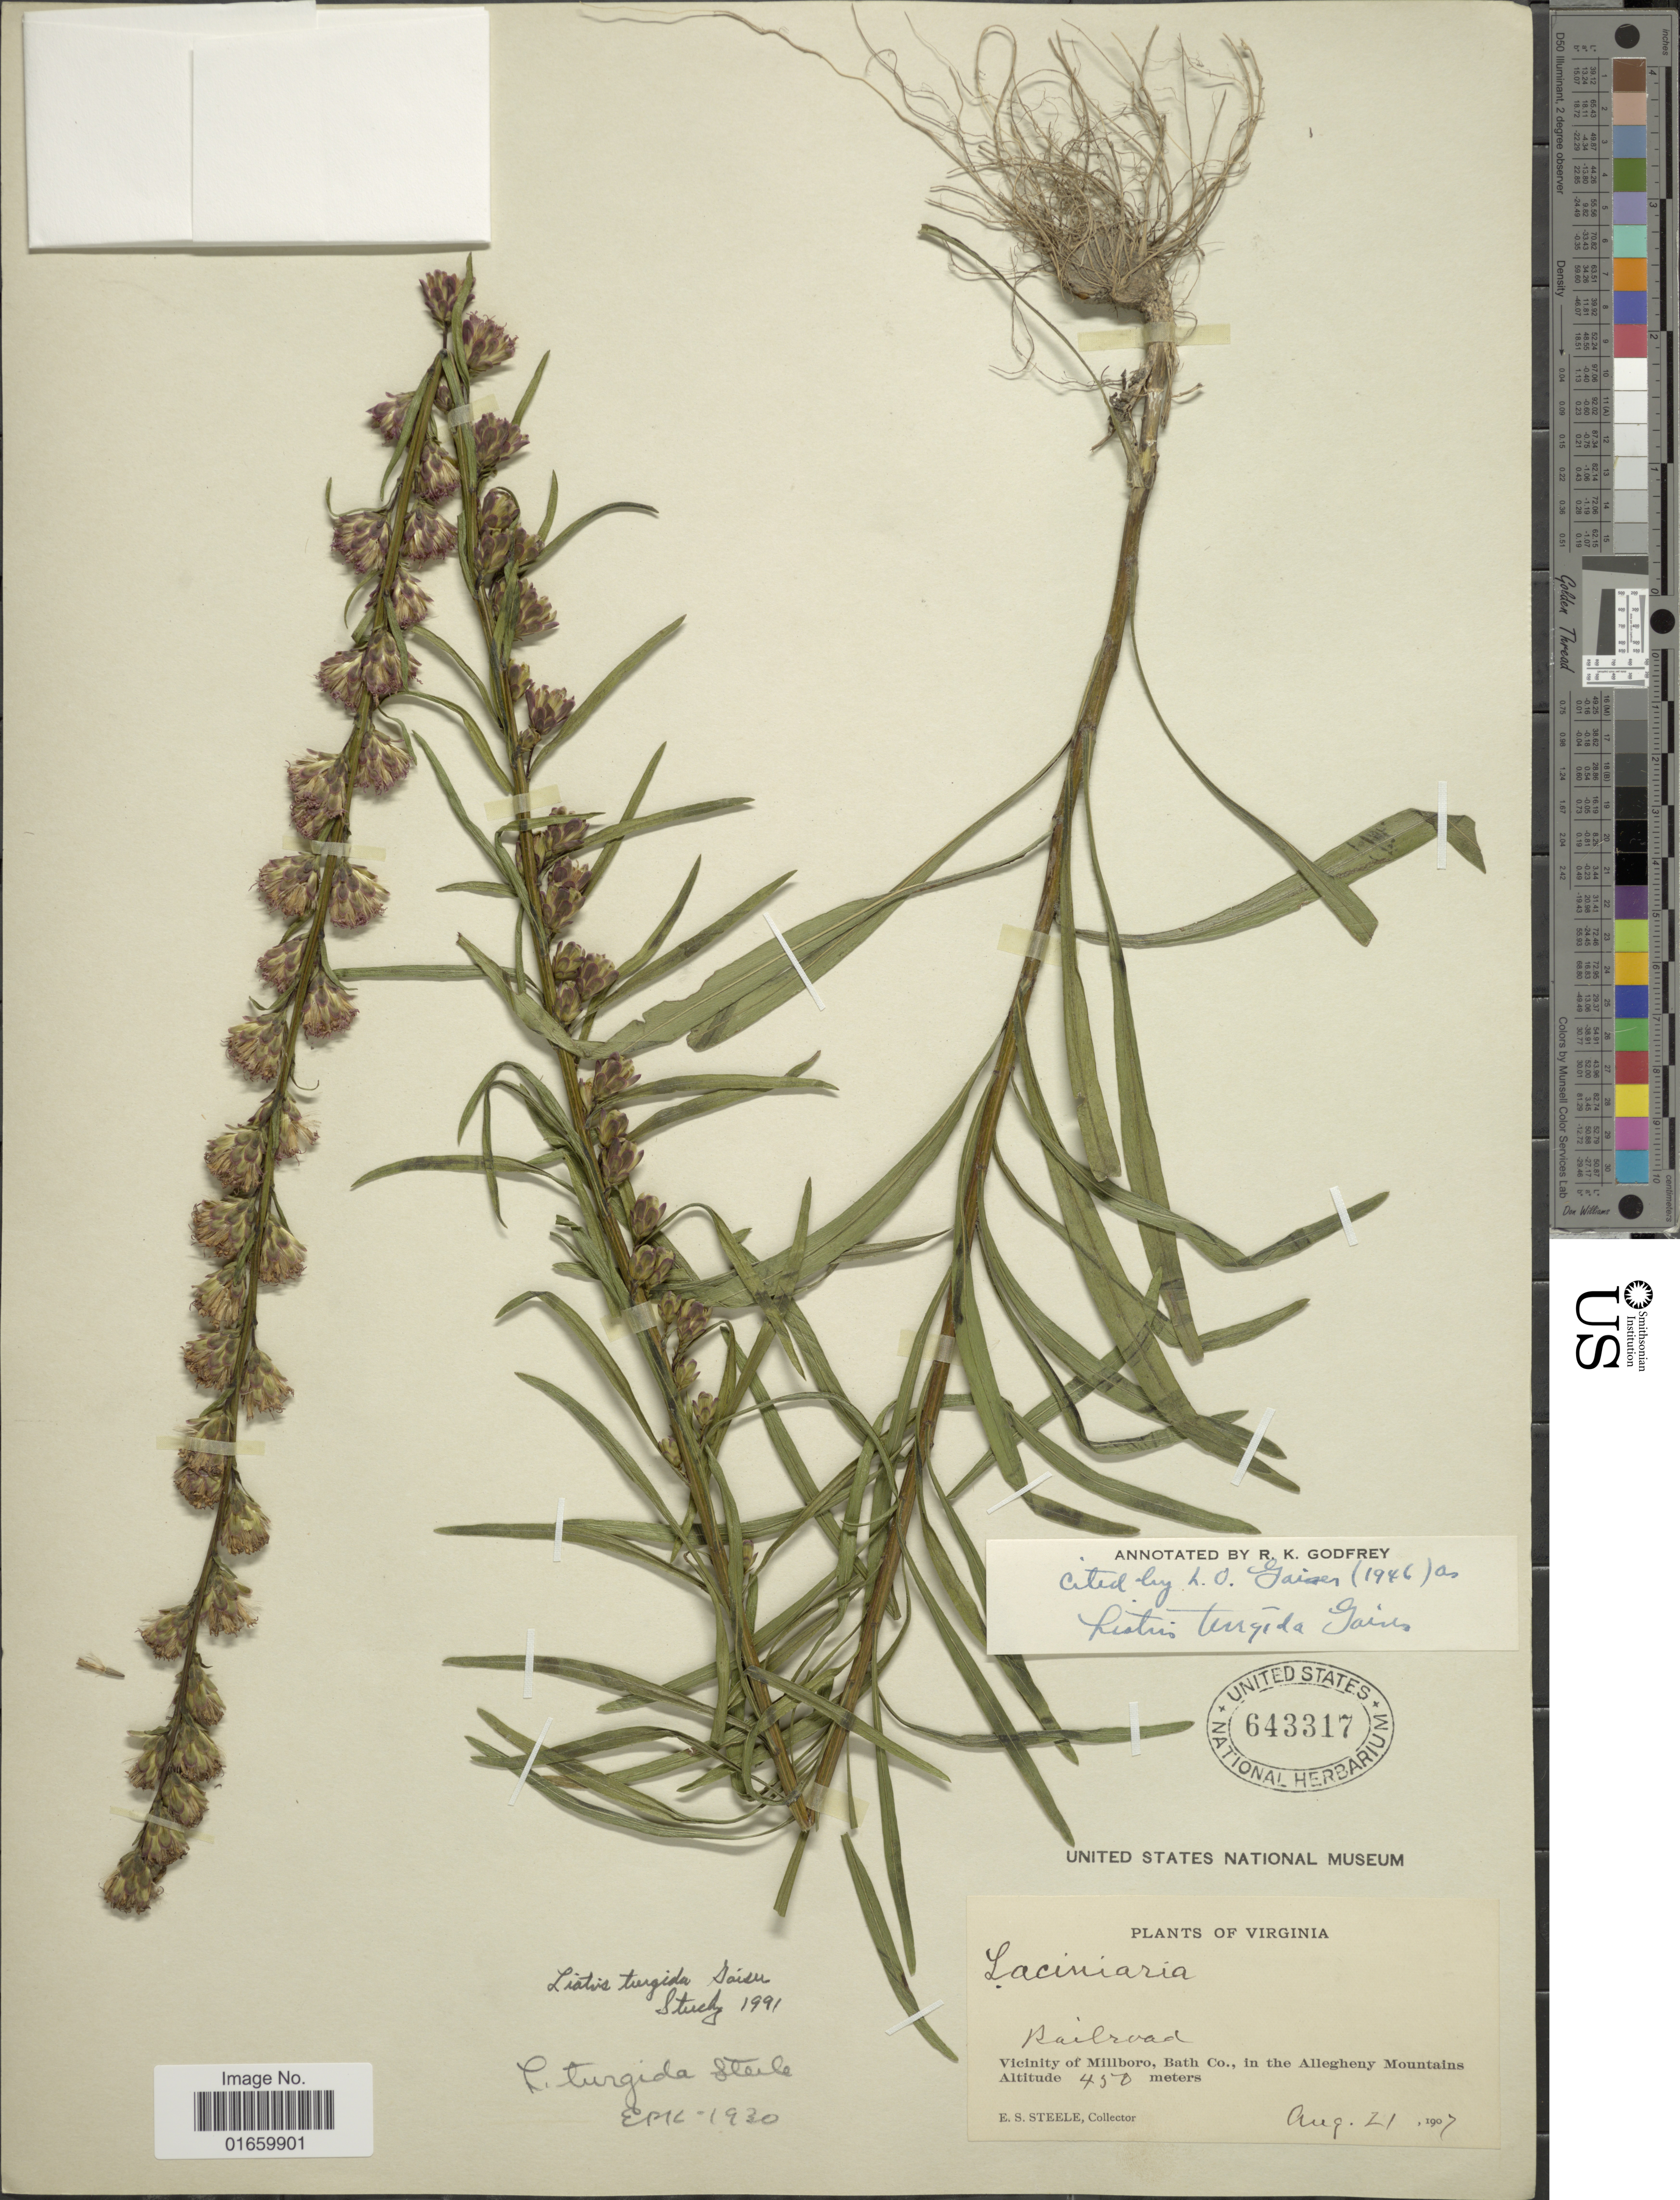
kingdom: Plantae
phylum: Tracheophyta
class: Magnoliopsida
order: Asterales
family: Asteraceae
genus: Liatris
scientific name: Liatris turgida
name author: Gaiser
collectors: E. Steele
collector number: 450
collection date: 1907-08-21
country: United States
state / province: Virginia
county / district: Bath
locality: Vicinity of Millboro, Bath Co., in the Allegheny Mountains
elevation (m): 450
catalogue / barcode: US 643317